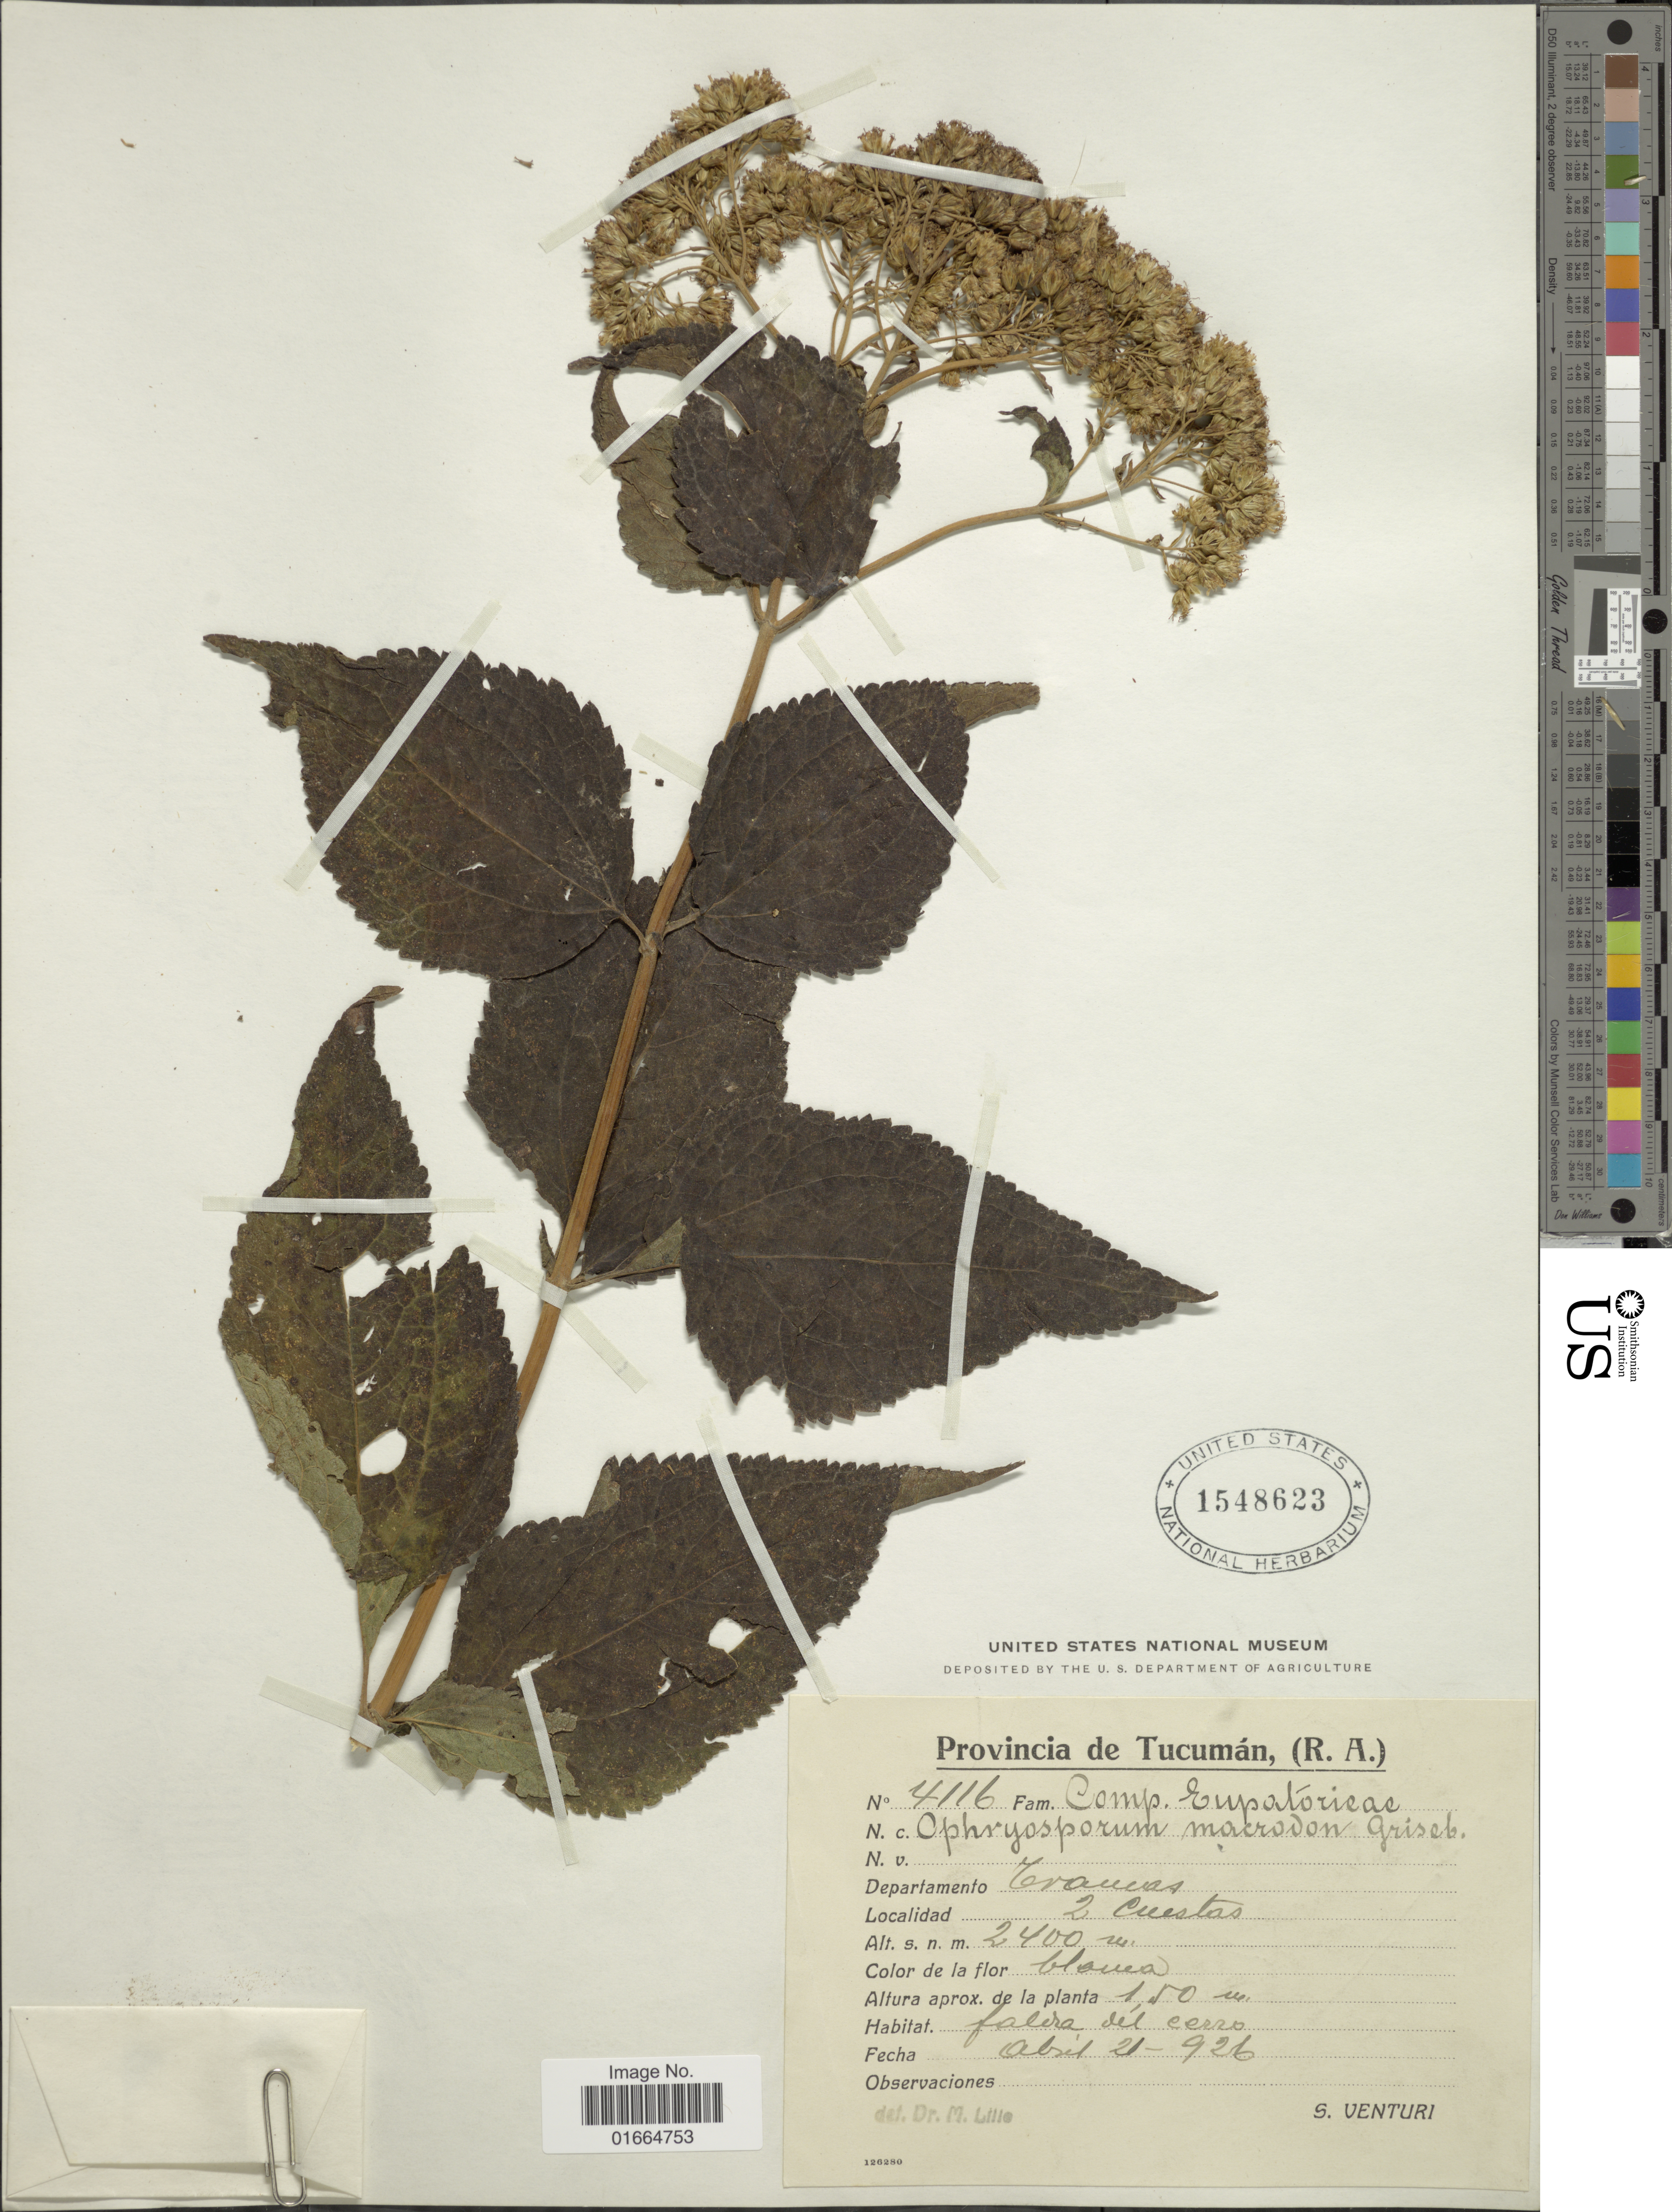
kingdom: Plantae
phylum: Tracheophyta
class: Magnoliopsida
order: Asterales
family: Asteraceae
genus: Ophryosporus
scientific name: Ophryosporus macrodon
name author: Griseb.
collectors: S. Venturi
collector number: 4116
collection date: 1926-04-21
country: Argentina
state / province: Tucuman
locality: Provincia de Tucuman, (R. A.), Trancas, 2 Cuestas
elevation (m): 2400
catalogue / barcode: US 1548623